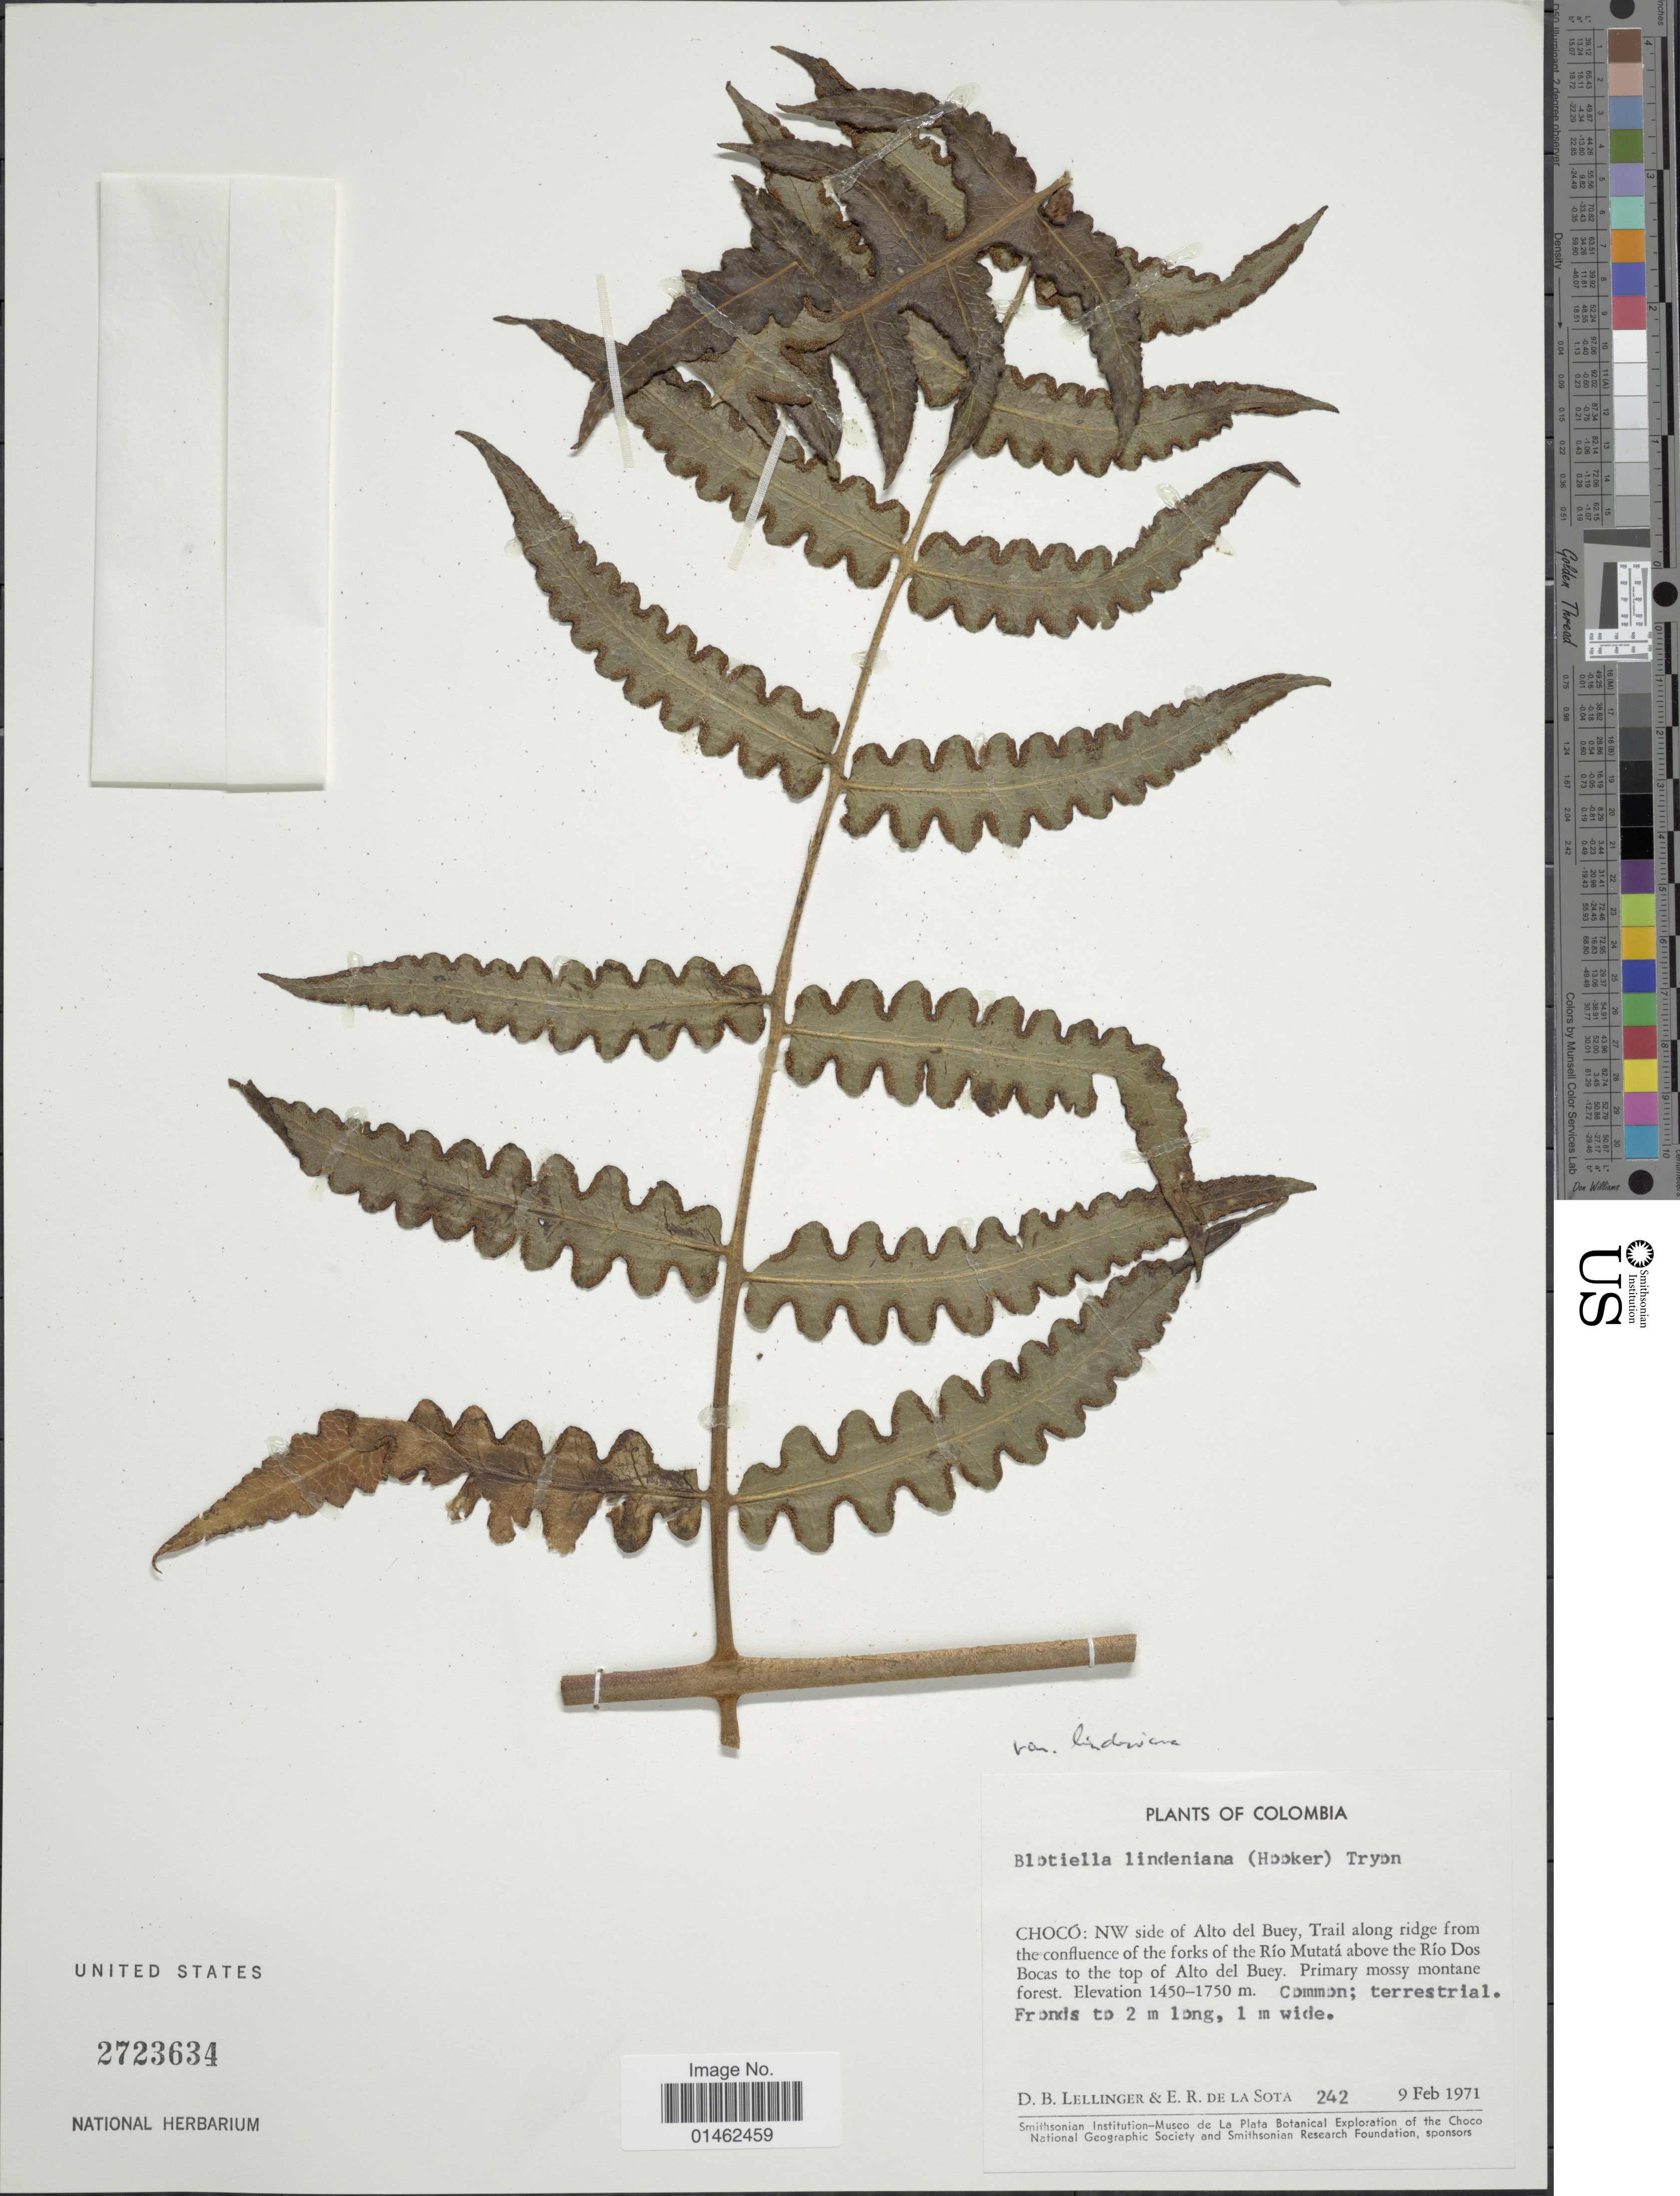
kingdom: Plantae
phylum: Tracheophyta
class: Polypodiopsida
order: Polypodiales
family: Dennstaedtiaceae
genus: Blotiella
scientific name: Blotiella lindeniana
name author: (Hook.) R.M. Tryon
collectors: D. B. Lellinger & E. R. de la Sota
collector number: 242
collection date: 1971-02-09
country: Colombia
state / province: Chocó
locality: NW side of Alto del Buey, Trail along ridge from the confluence of the forks of the Río Mutatá above the Río Dos Bocas to the top of Alto del Buey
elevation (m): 1450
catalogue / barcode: US 2723634